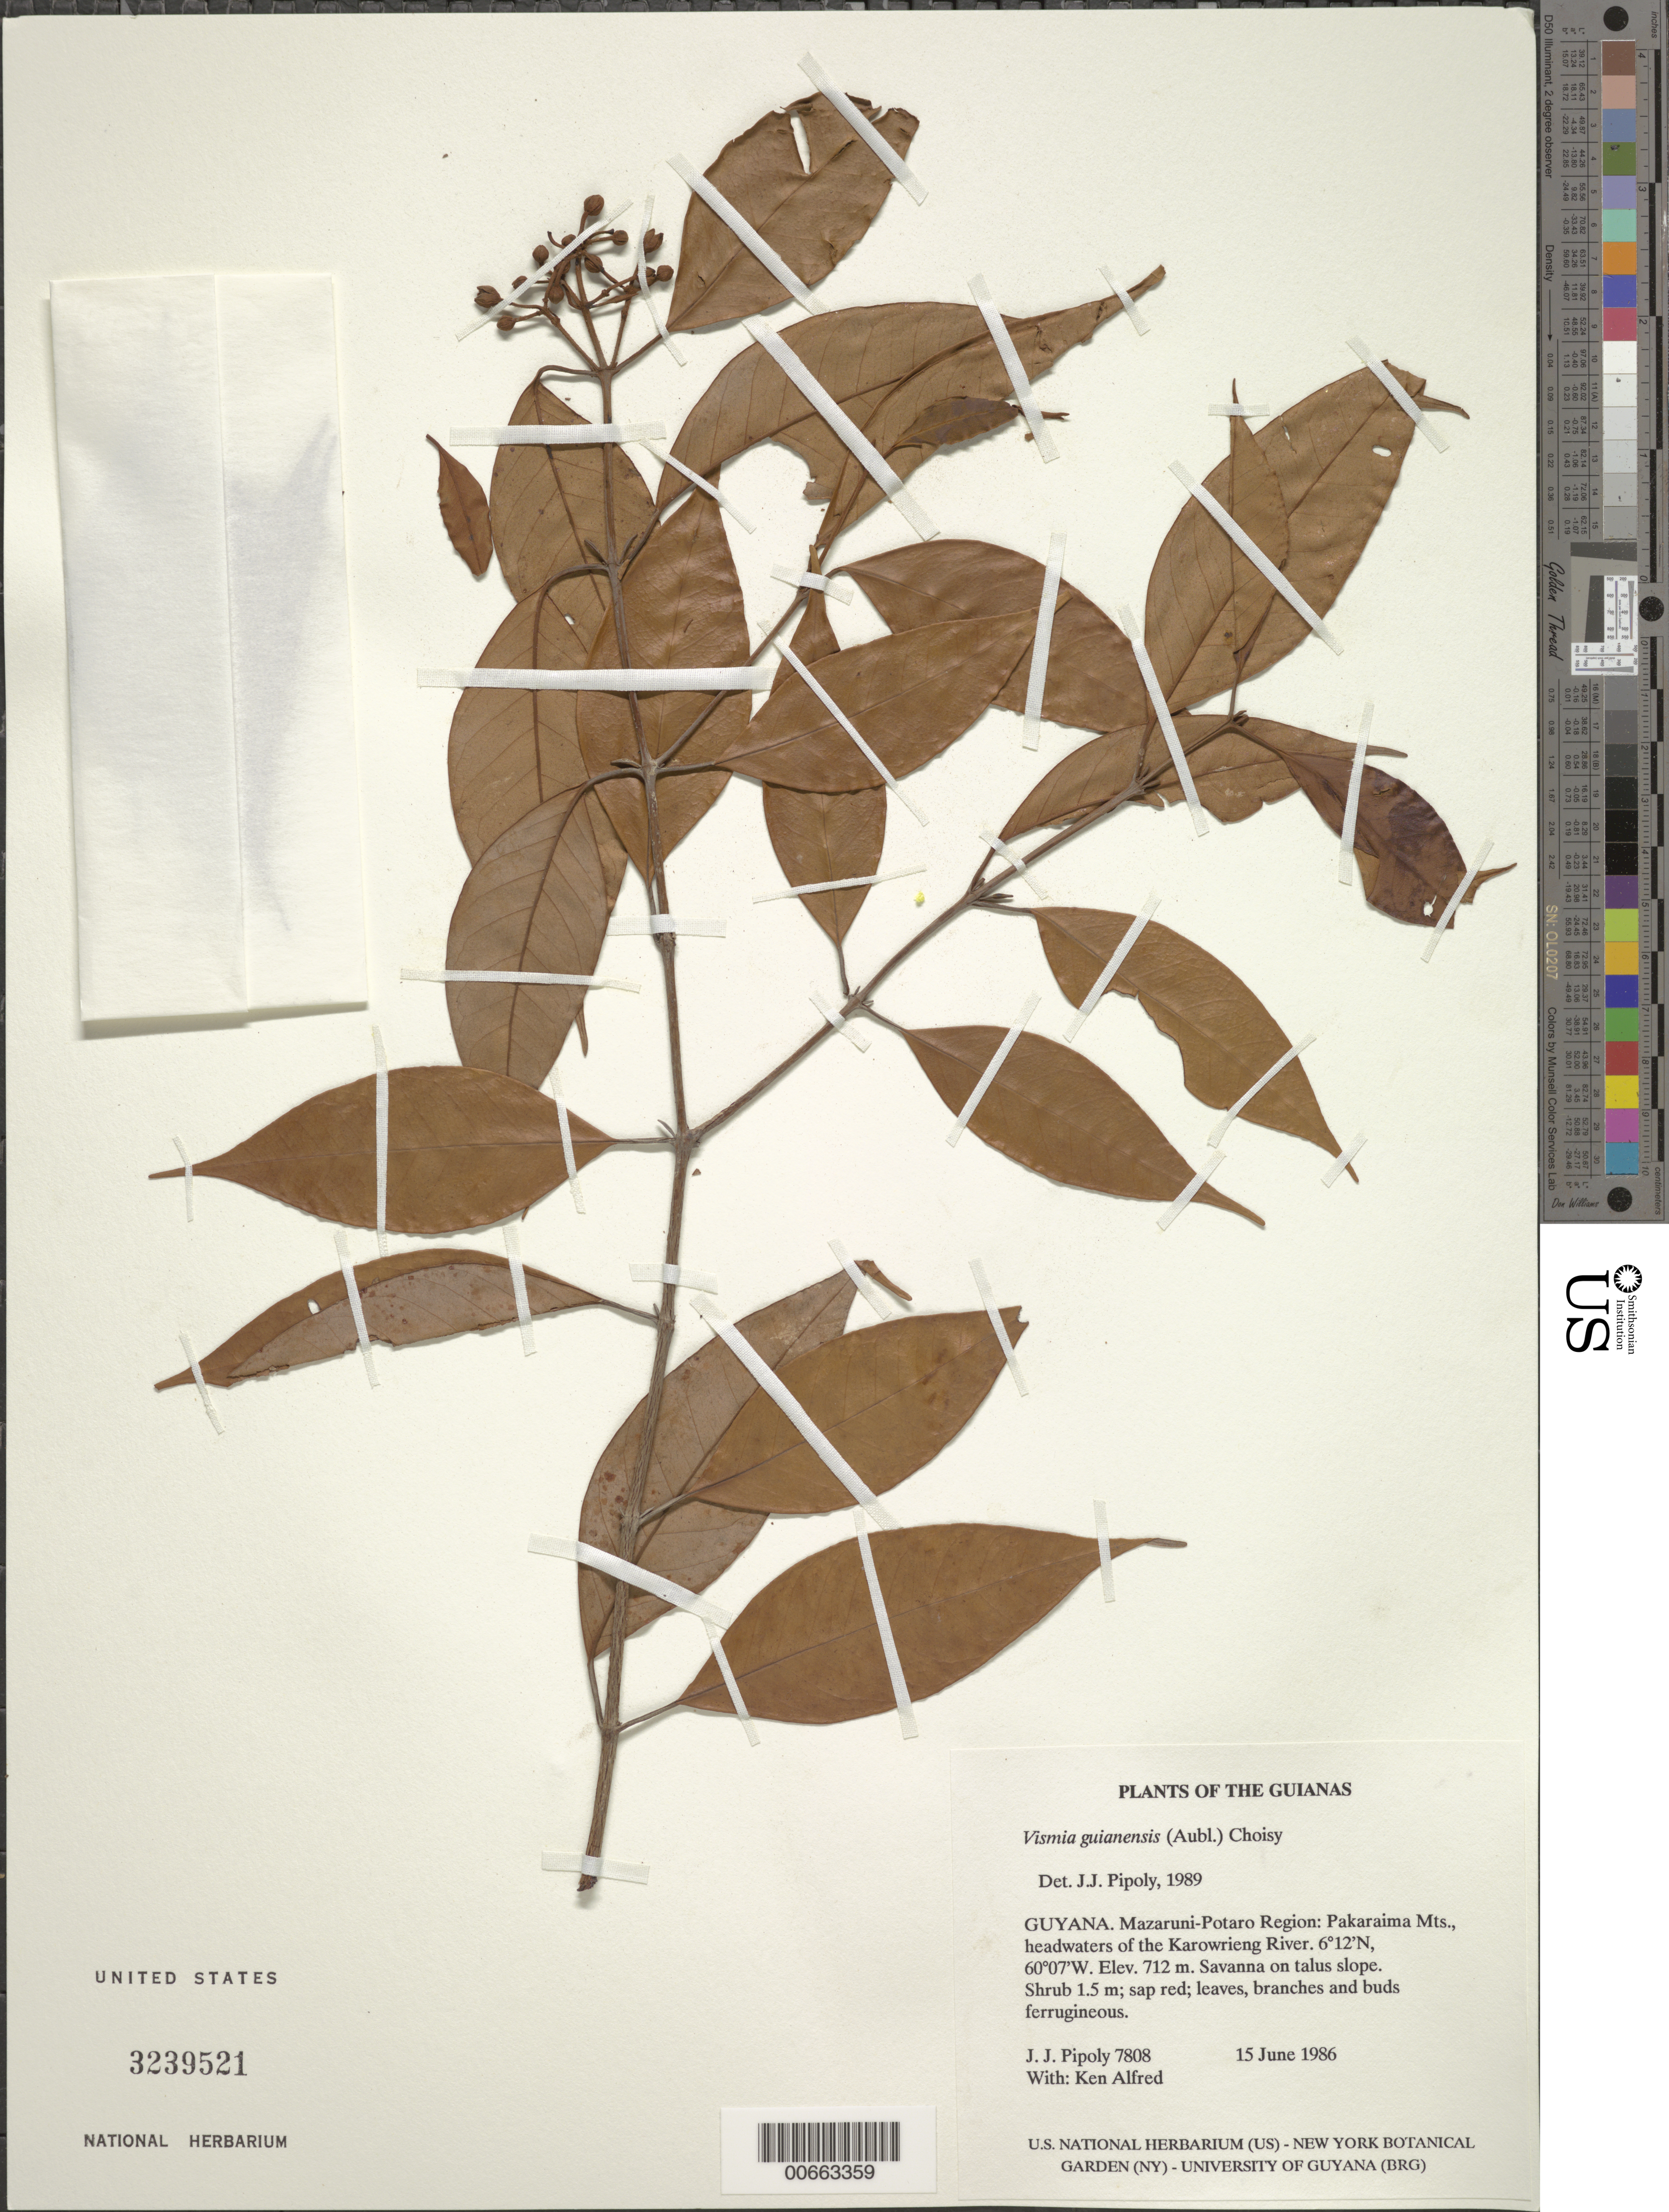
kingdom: Plantae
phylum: Tracheophyta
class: Magnoliopsida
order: Malpighiales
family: Hypericaceae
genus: Vismia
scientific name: Vismia guianensis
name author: (Aubl.) Pers.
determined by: Pipoly, J. J., III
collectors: J. J. Pipoly & K. Alfred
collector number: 7808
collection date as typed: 15 June 1986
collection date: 1986-06-15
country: Guyana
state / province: Cuyuni-Mazaruni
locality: Pakaraima Mts., headwaters of the Karowrieng River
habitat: Savanna on talus slope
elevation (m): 712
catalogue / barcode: US 3239521